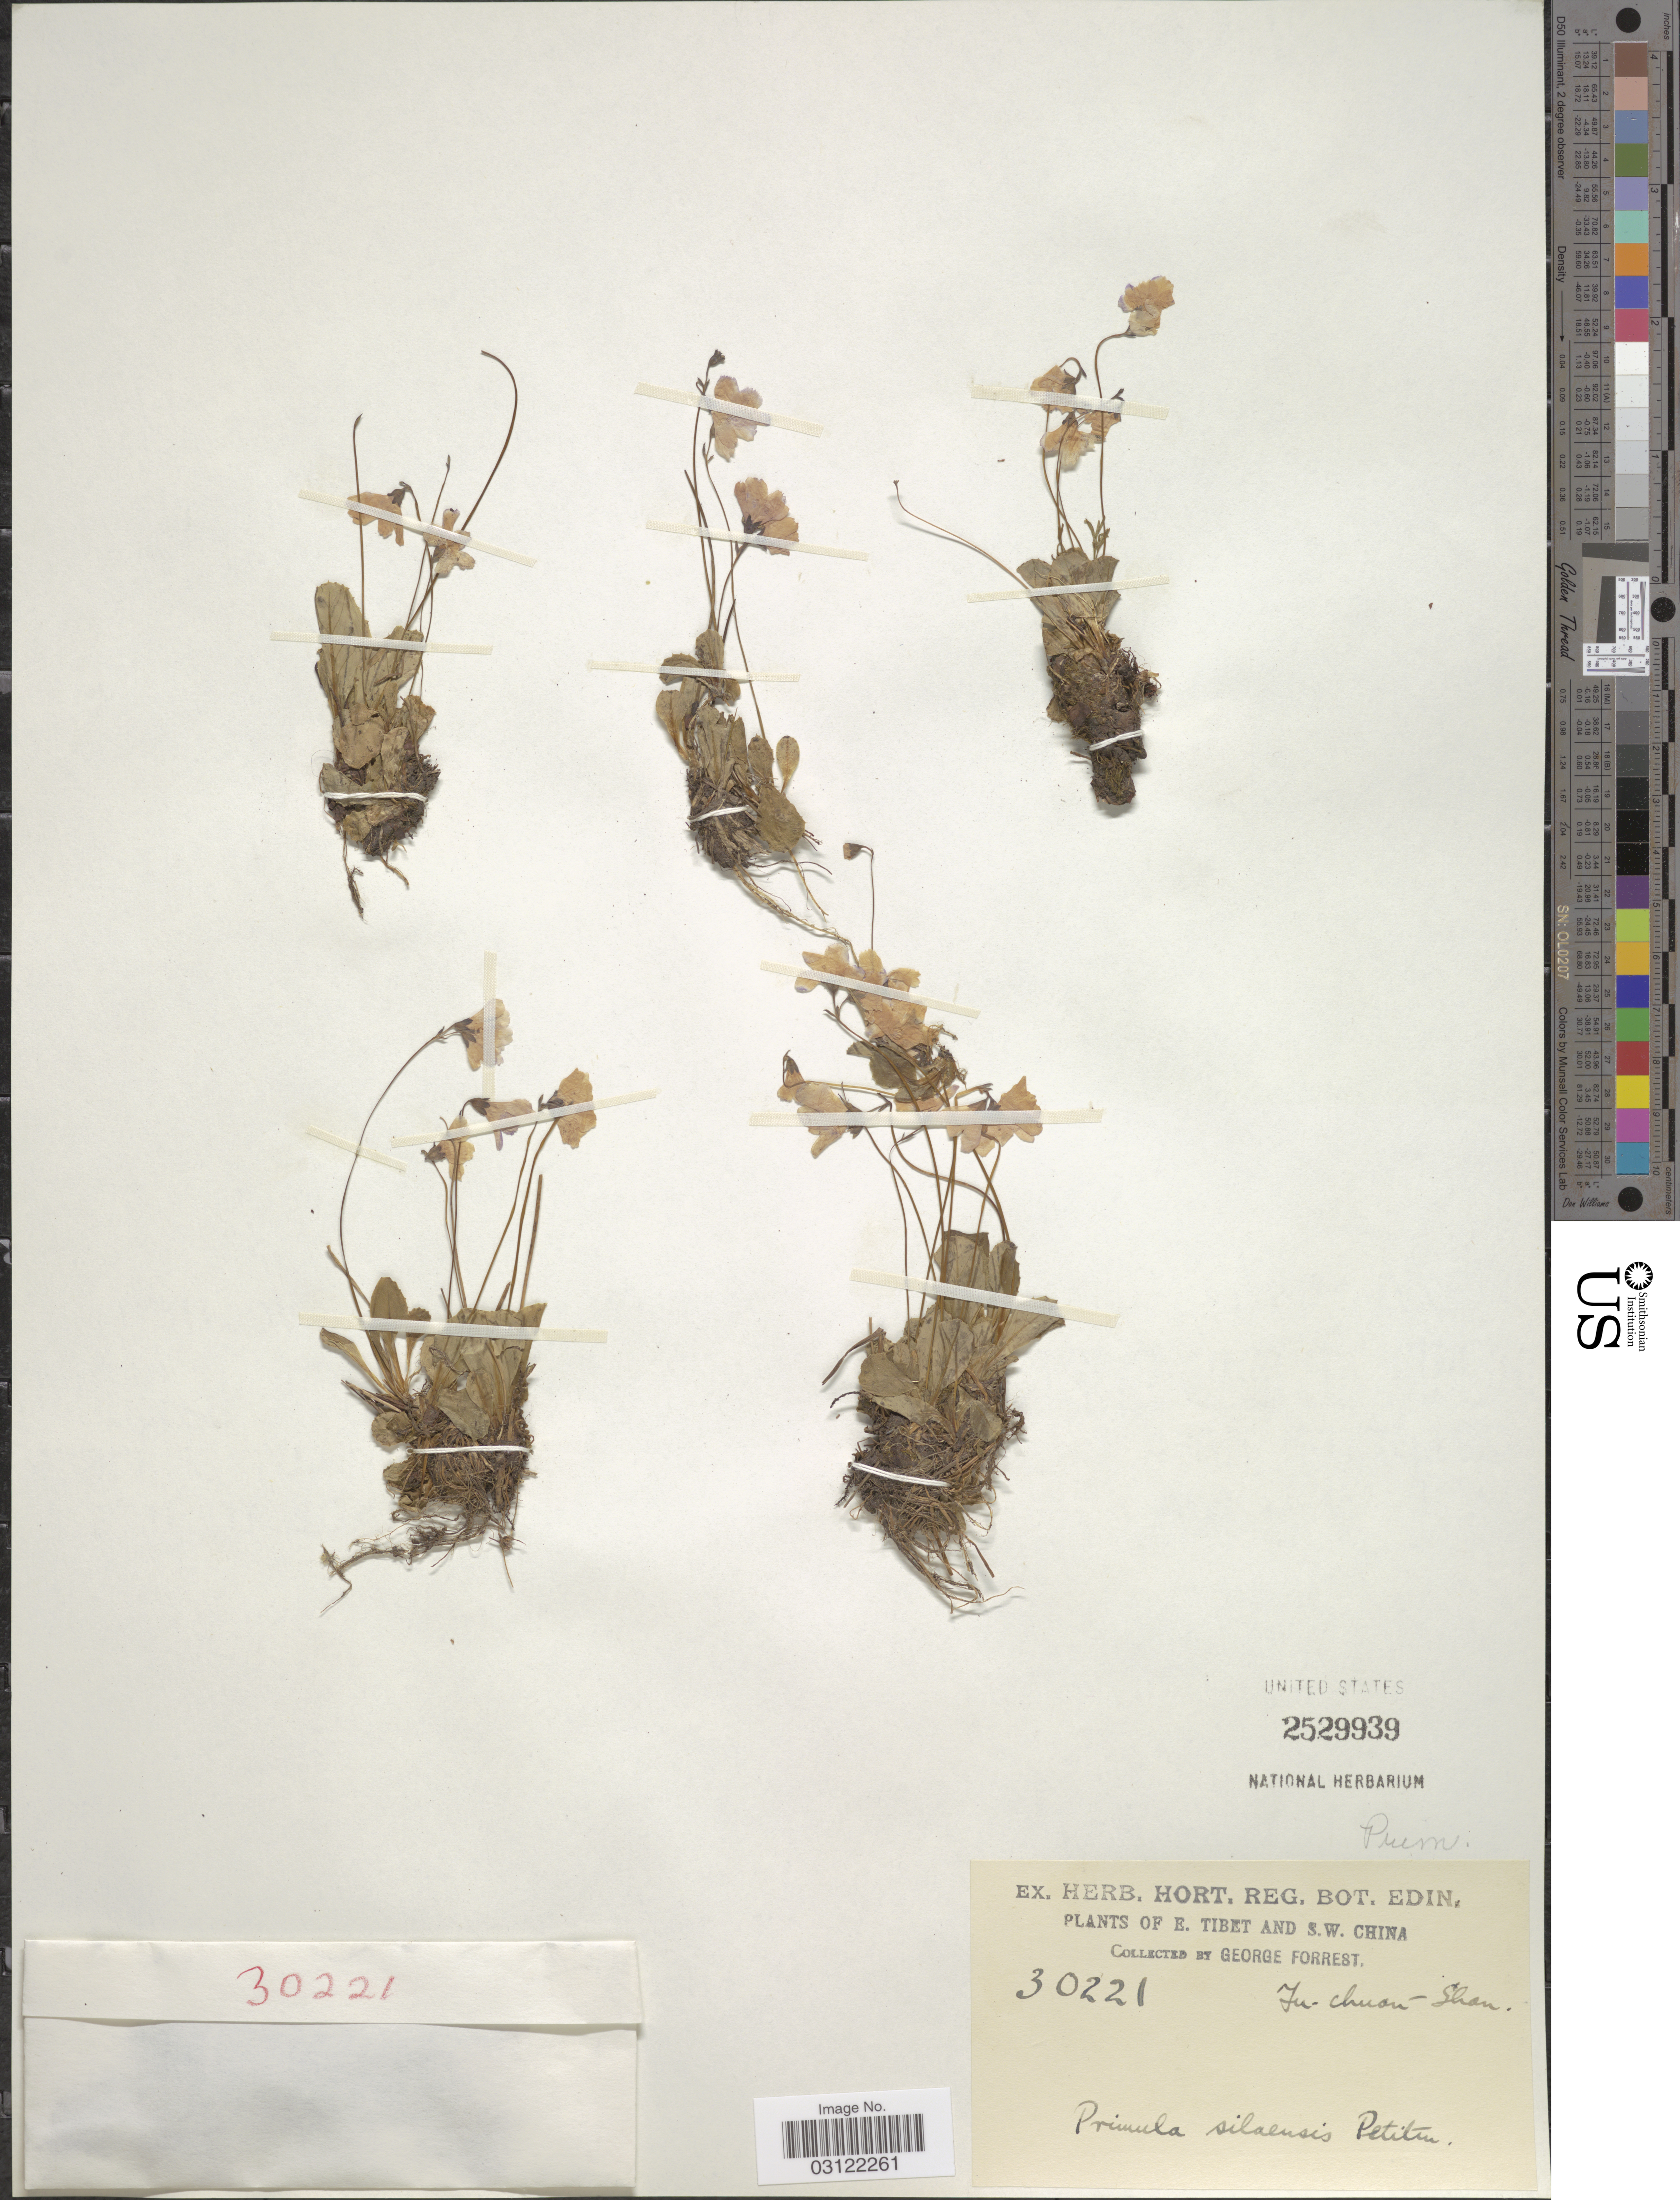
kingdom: Plantae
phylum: Tracheophyta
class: Magnoliopsida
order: Ericales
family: Primulaceae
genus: Primula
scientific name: Primula silaensis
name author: Petitm.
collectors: G. Forrest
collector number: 30221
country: China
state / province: Xizang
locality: E. Tibet and S. W. China. Fu-chuan-Shan.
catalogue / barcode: US 2529939